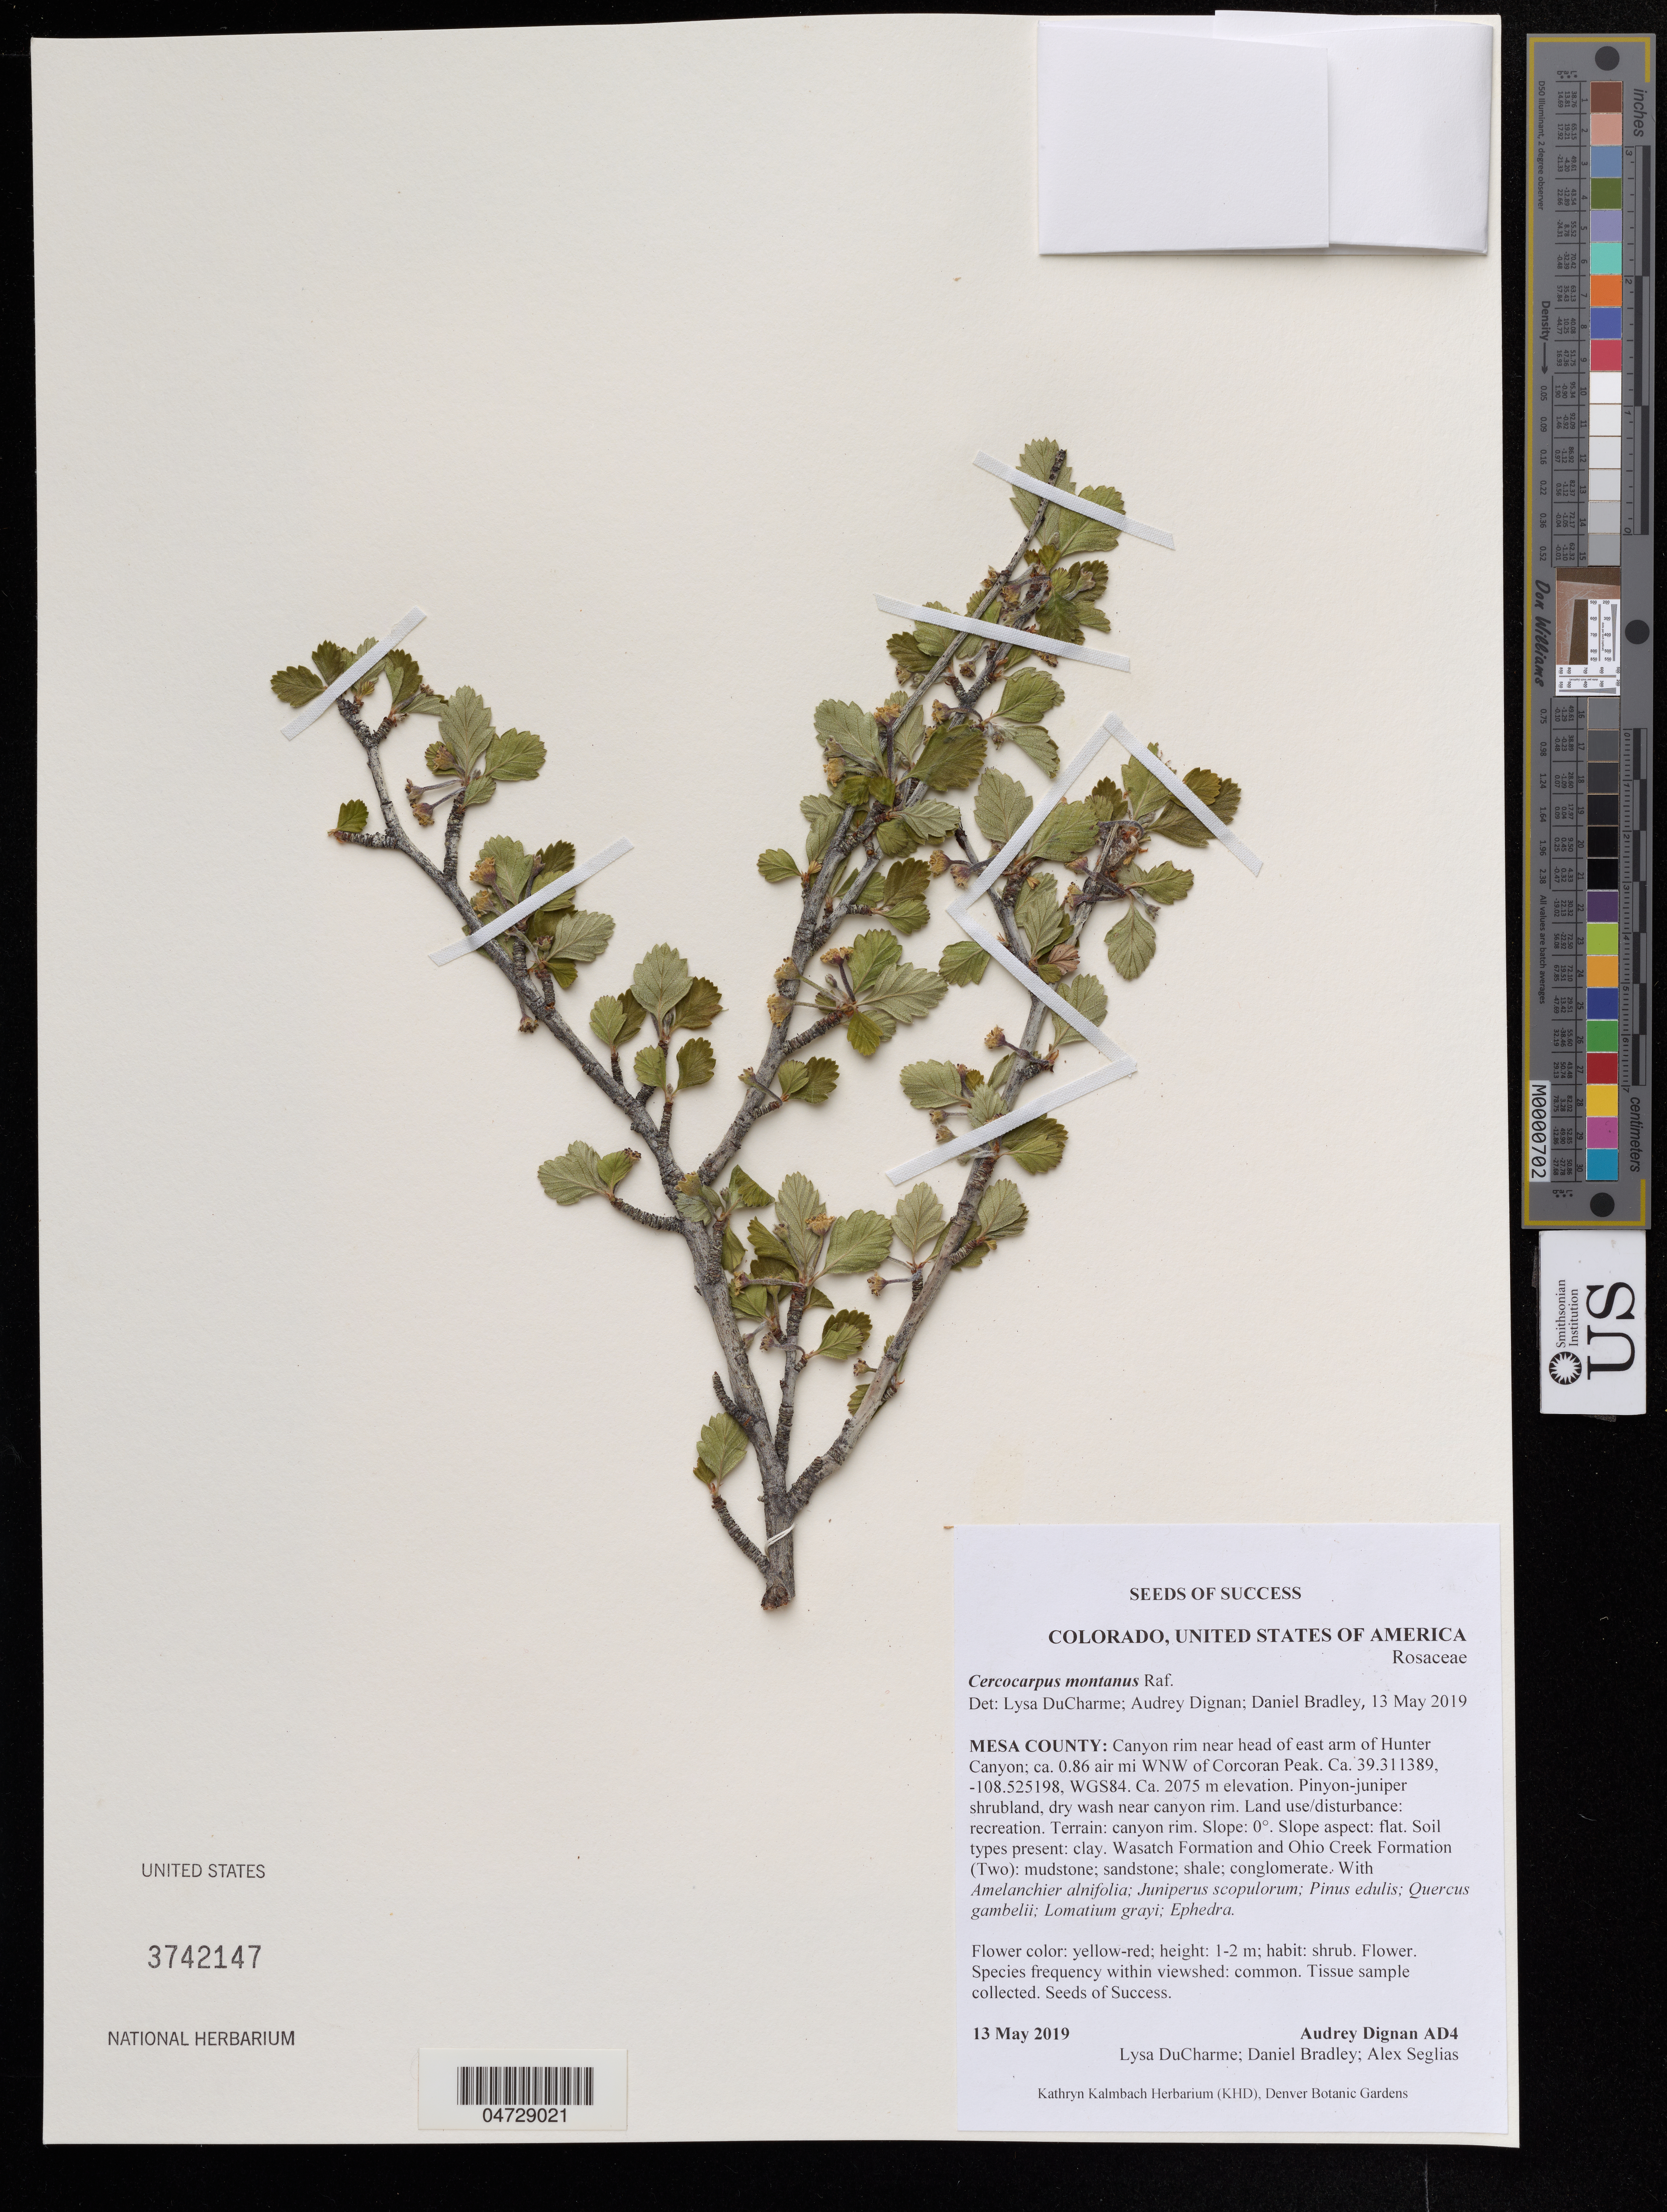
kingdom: Plantae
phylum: Tracheophyta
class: Magnoliopsida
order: Rosales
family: Rosaceae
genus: Cercocarpus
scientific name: Cercocarpus montanus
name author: Raf.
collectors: A. Dignan, L. DuCharme, D. Bradley & A. Seglias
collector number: AD4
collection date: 2019-05-13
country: United States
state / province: Colorado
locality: Mesa County: Canyon rim near head of east arm of Hunter Canyon; ca. 0.86 air mi WNW of Corcoran Peak.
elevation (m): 2075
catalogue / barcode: US 3742147